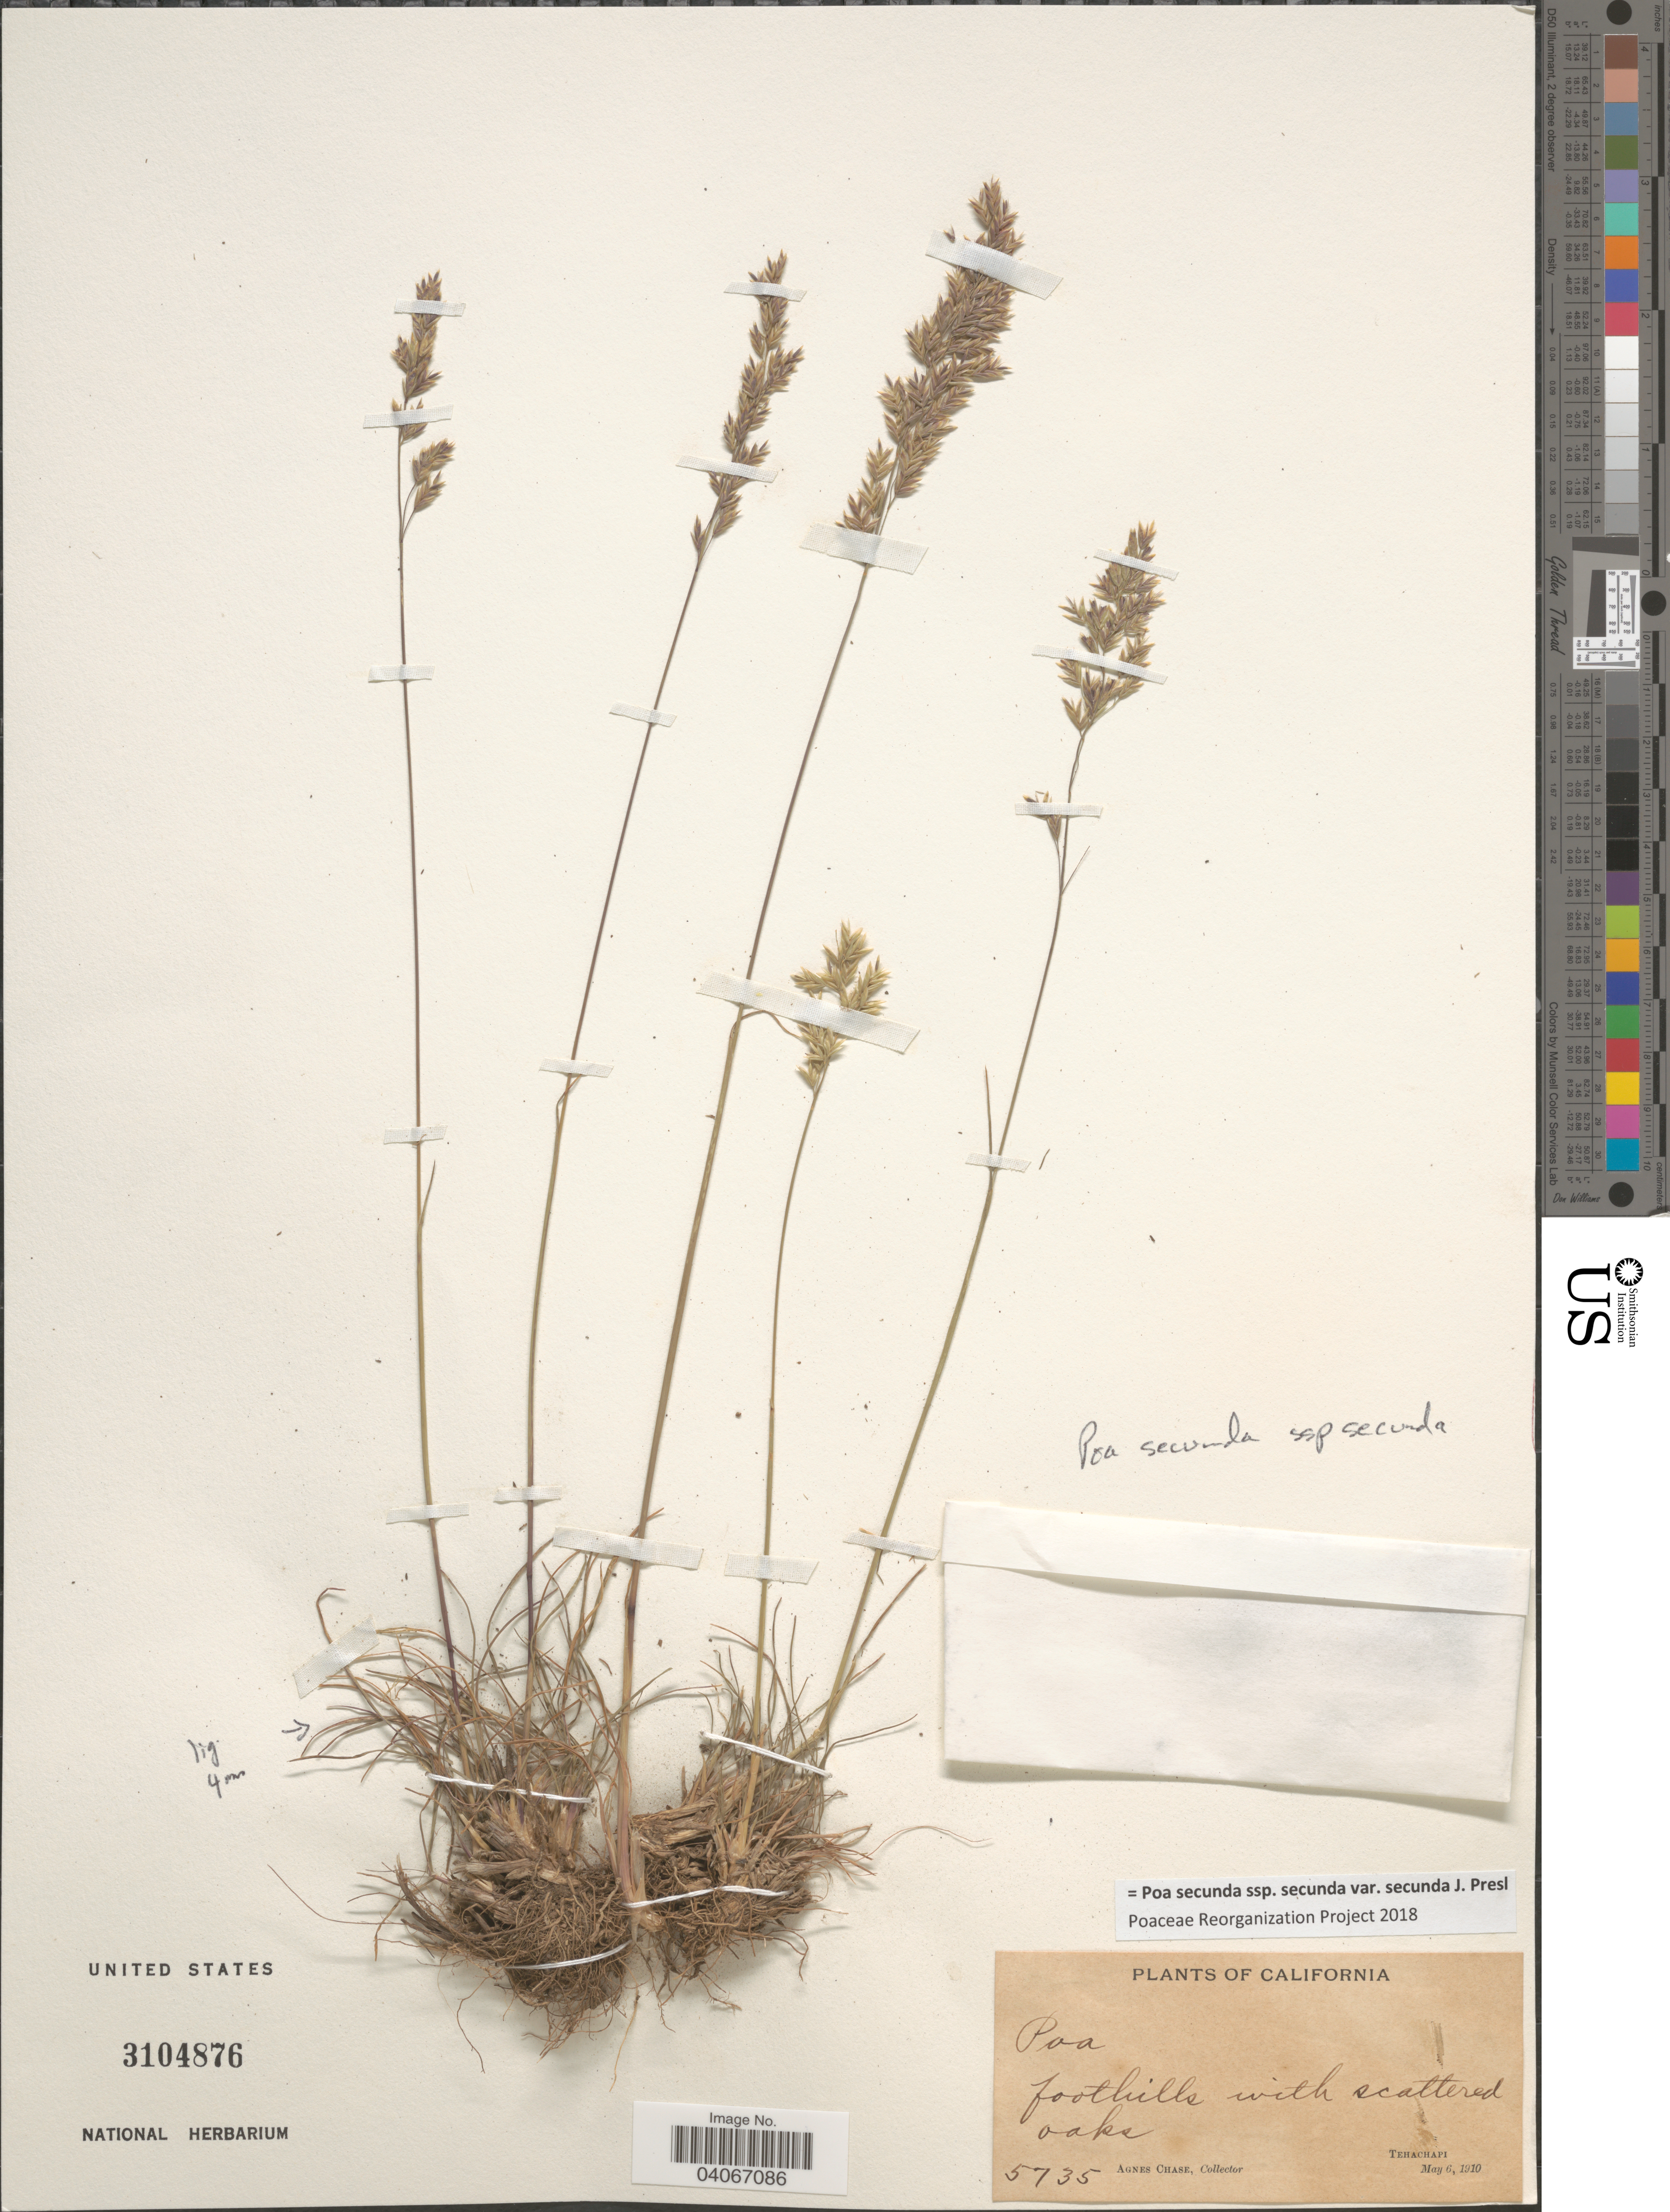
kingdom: Plantae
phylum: Tracheophyta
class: Liliopsida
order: Poales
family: Poaceae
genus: Poa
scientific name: Poa secunda subsp. secunda var. secunda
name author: J. Presl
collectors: A. Chase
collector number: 5735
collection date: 1910-05-06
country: United States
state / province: California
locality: Tehachapi.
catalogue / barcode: US 3104876